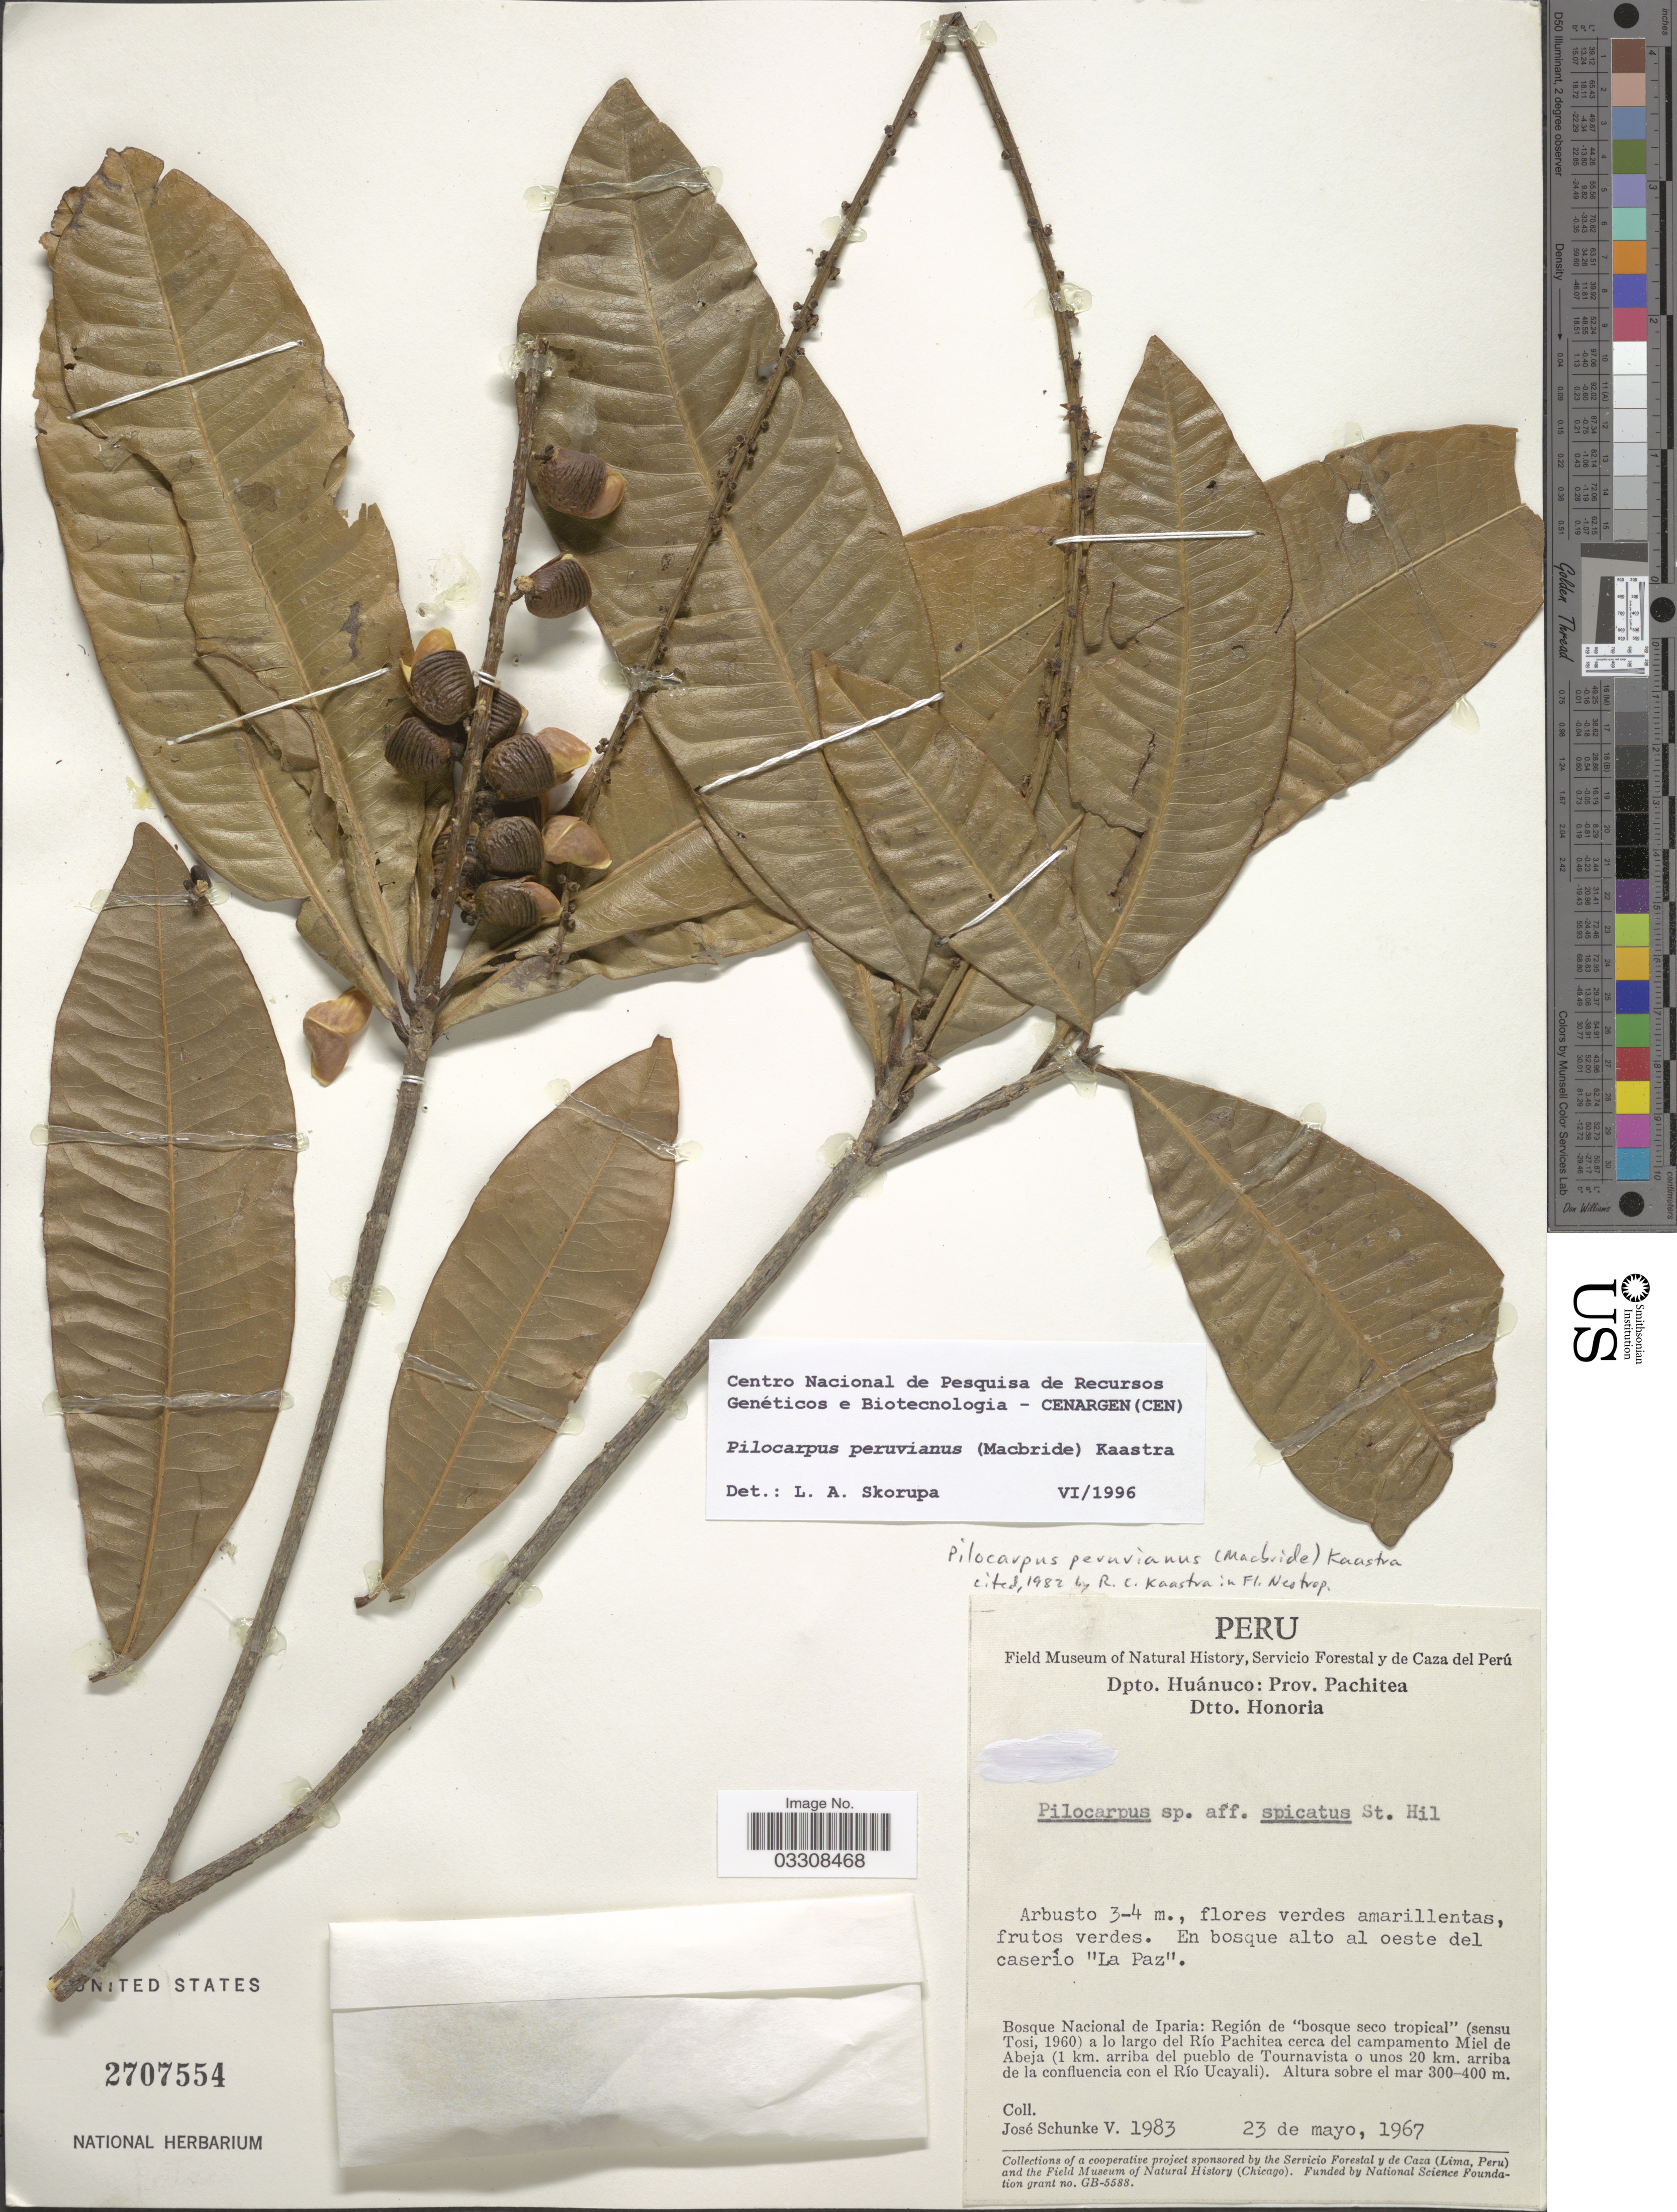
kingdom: Plantae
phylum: Tracheophyta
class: Magnoliopsida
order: Sapindales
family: Rutaceae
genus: Pilocarpus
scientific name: Pilocarpus peruvianus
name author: (J.F. Macbr.) Kaastra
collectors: J. Schunke Vigo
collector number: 1983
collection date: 1967-05-23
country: Peru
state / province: Huánuco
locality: Dpto. Huánuco: Prov. Pachitea. Dtto. Honoria. Bosque Nacional de Iparia: Región de "bosque seco tropical" (sensu Tosi, 1960) a lo largo del Río Pachitea cerca del campamento Miel de Abeja (1 km. arriba del pueblo de Tournavista o unos 20 km. arriba de la confluencia con el Río Ucayali).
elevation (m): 300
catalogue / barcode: US 2707554